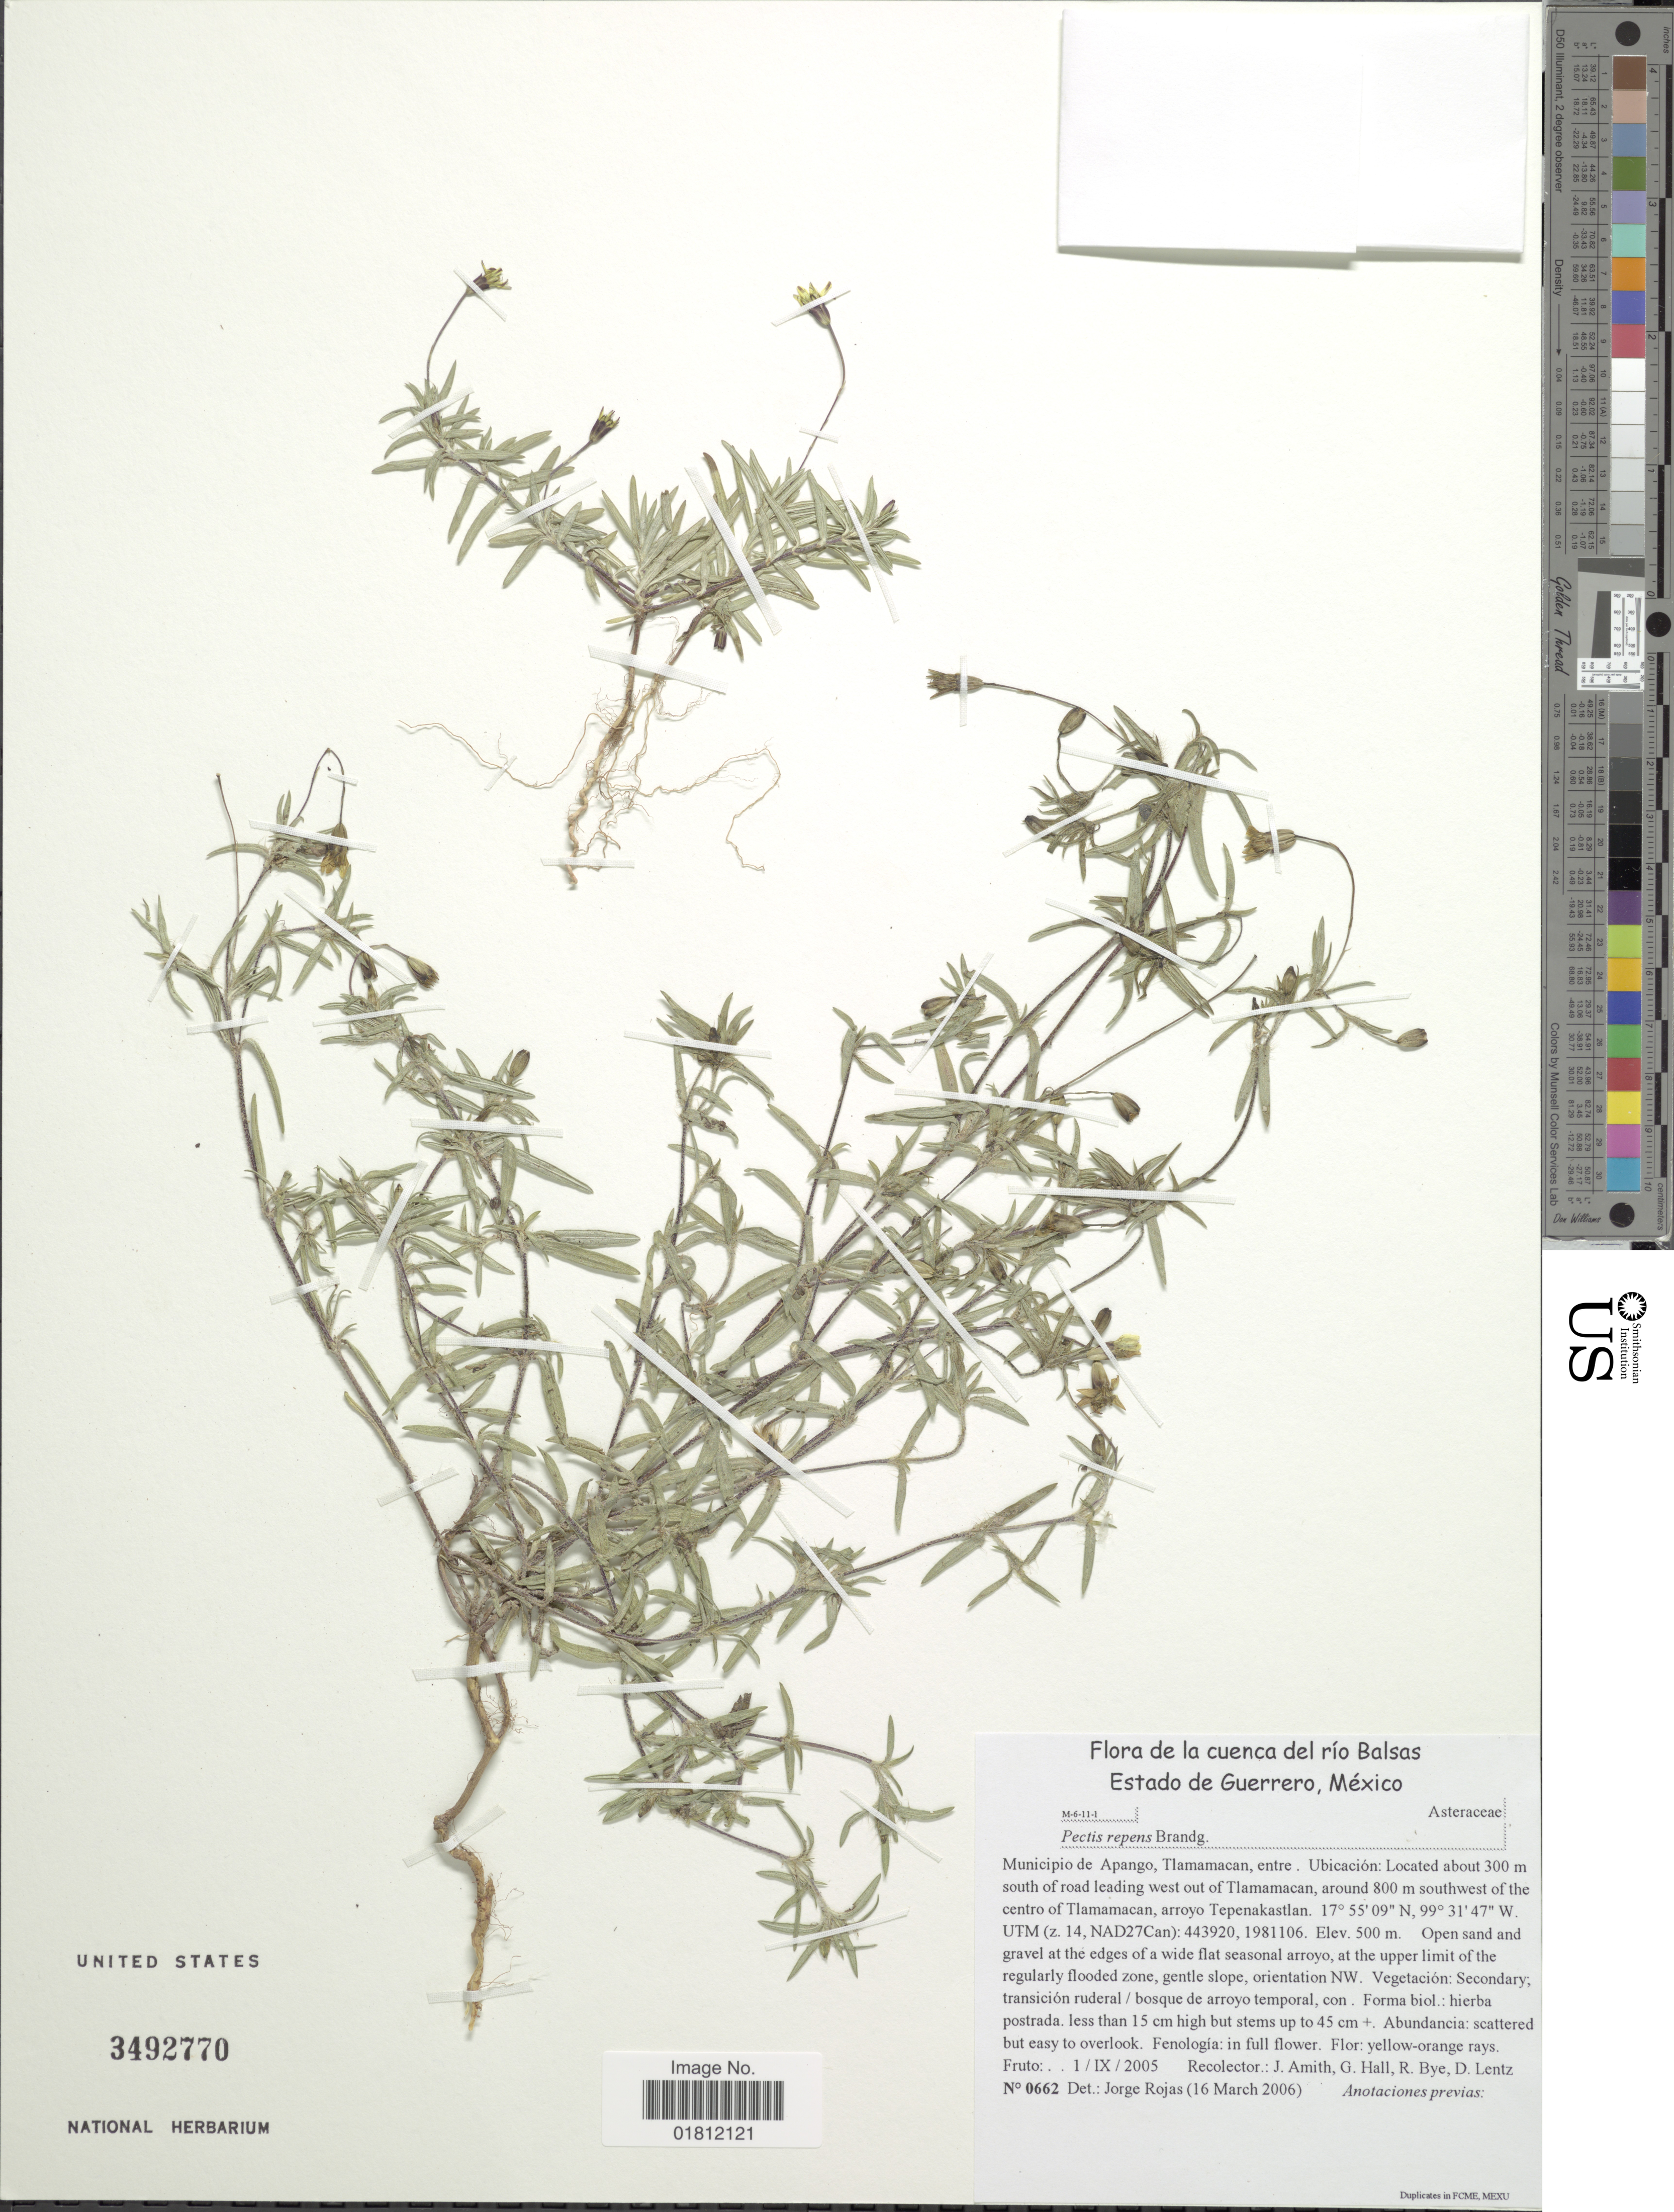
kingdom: Plantae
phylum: Tracheophyta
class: Magnoliopsida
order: Asterales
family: Asteraceae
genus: Pectis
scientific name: Pectis repens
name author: Brandegee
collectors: J. D. Amith, G. Hall, R. A. Bye & D. Lentz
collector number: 0662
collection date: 2005-09-01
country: Mexico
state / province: Guerrero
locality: Cuenca del rio Balsas. Estado de Guerrero, Mexico. Municipio de Apango, Tlamamacan, entre Ubicacion: Located about 300 m south of road leading wet out of Tlamanacan, around 800 m southwest of the centro of Tlamamacan, arroyo Tepenakastlan.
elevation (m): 500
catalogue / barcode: US 3492770